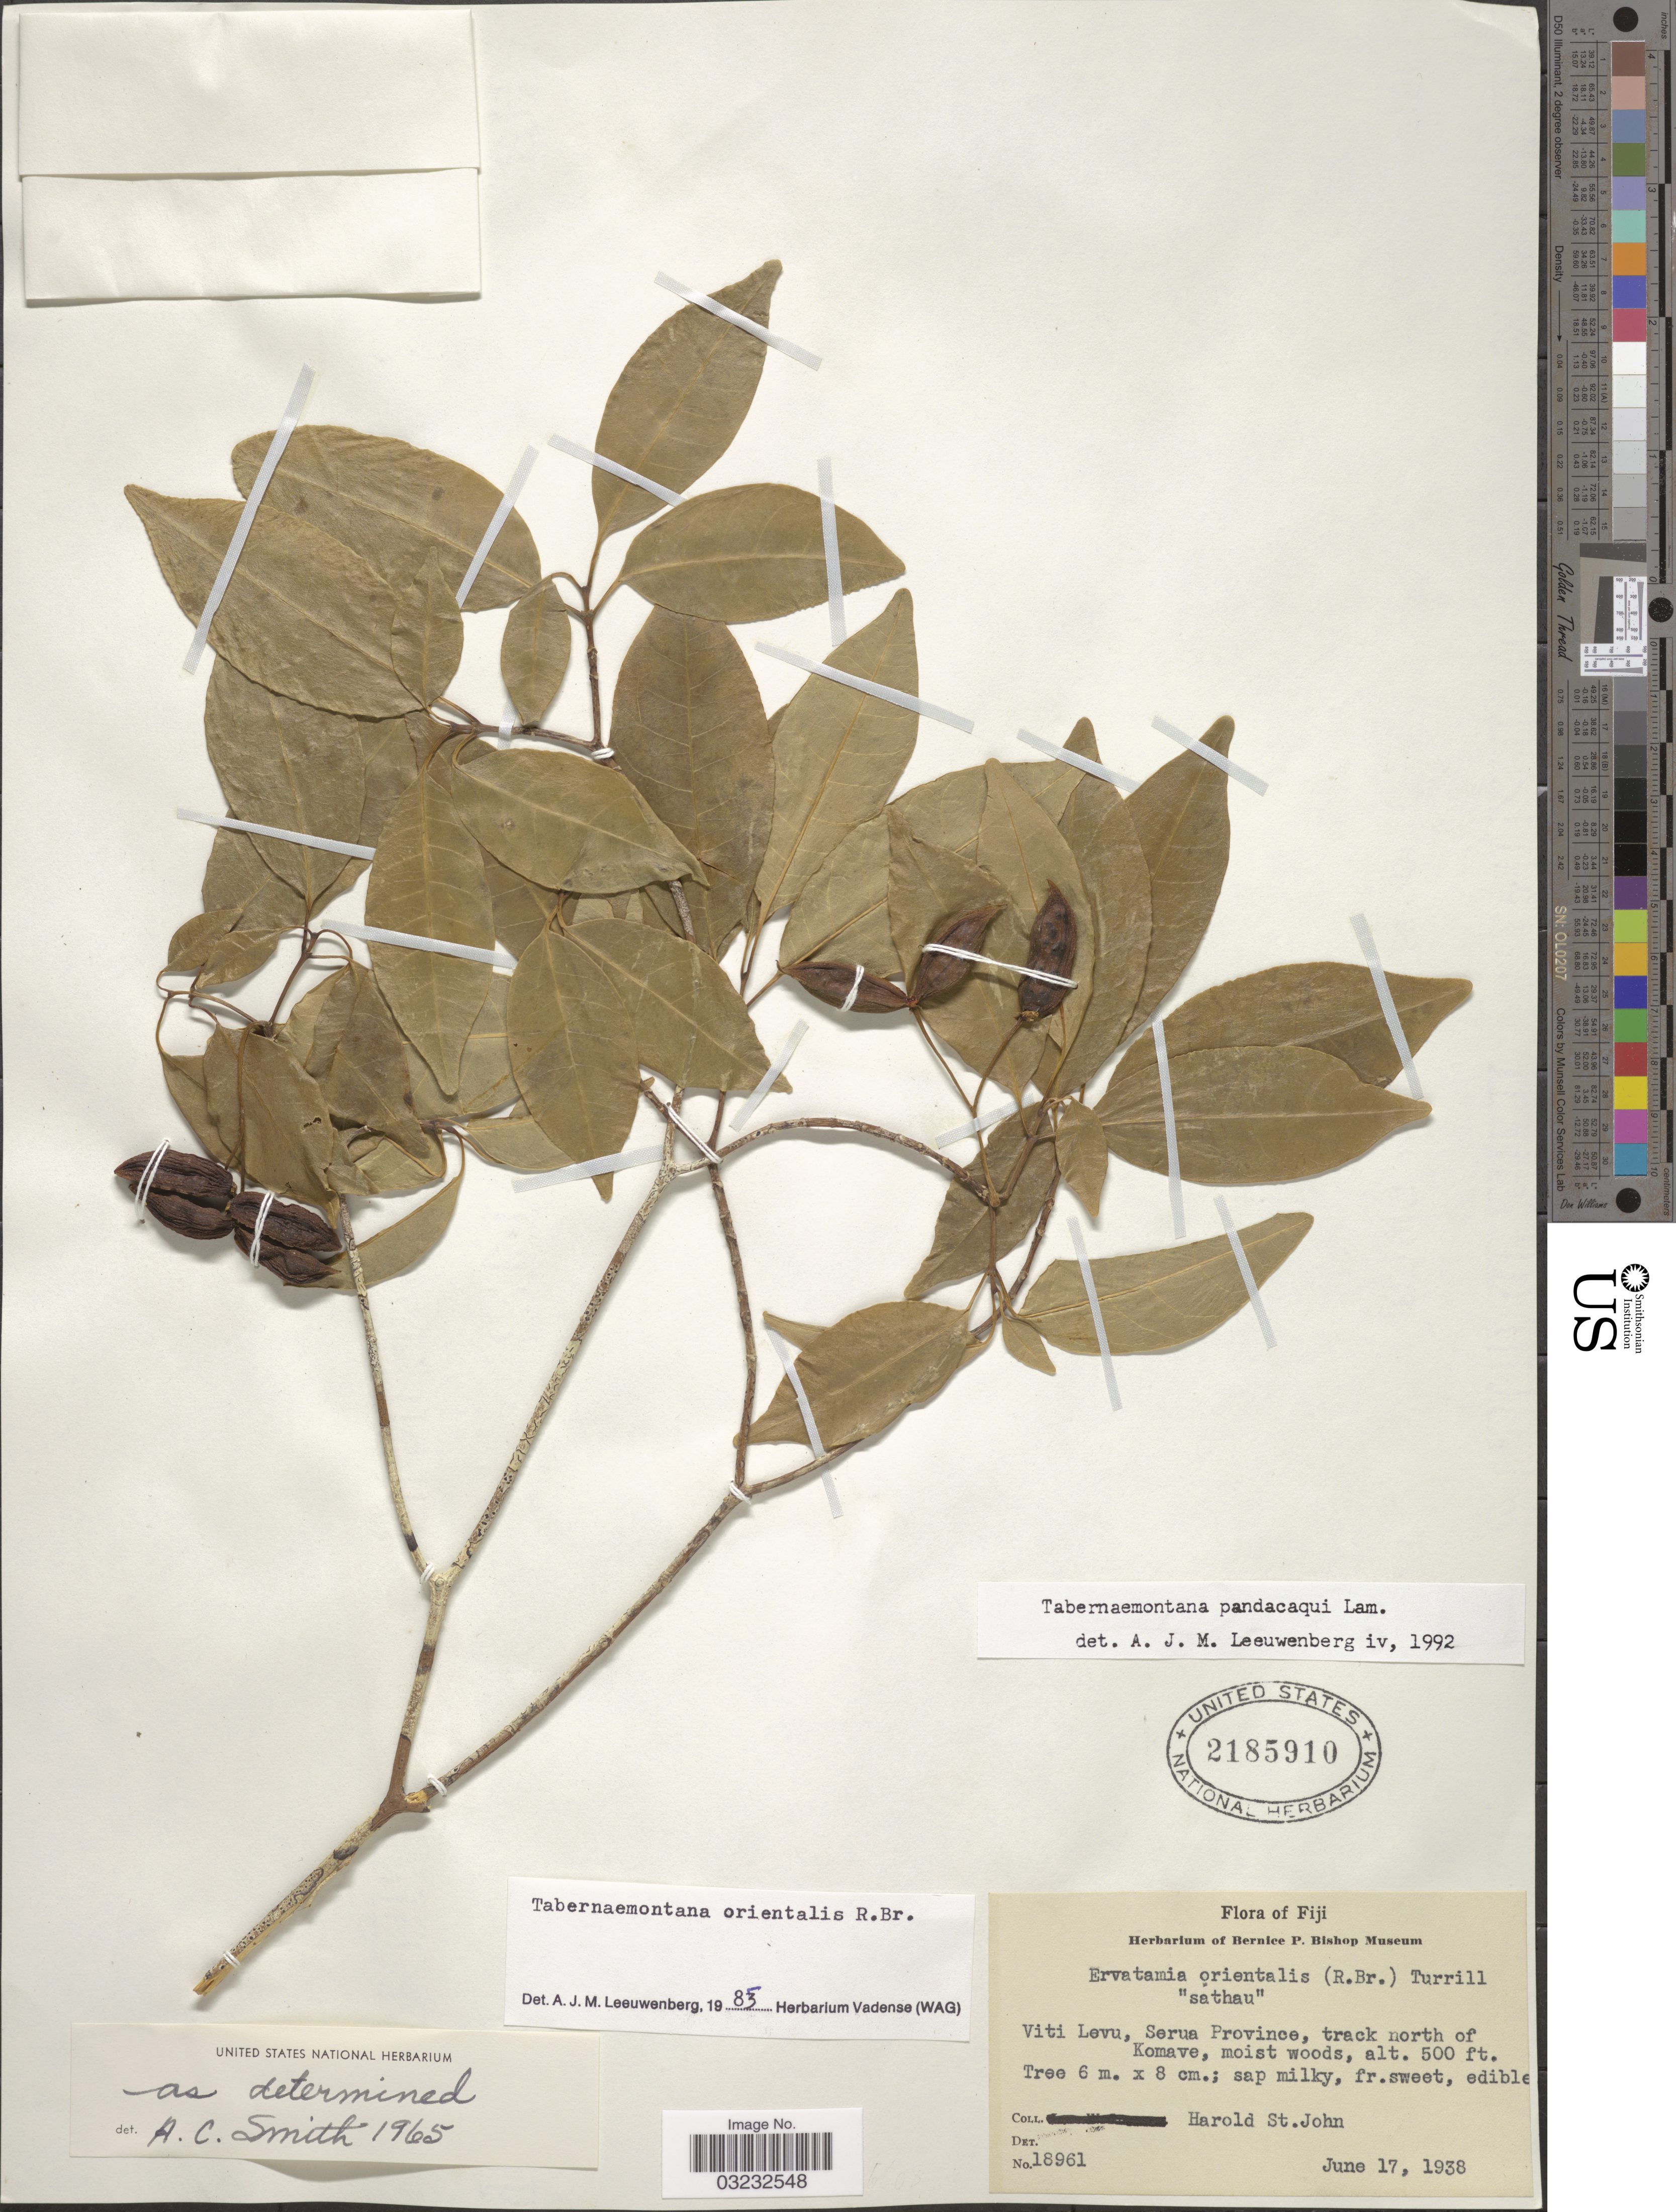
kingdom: Plantae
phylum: Tracheophyta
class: Magnoliopsida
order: Gentianales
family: Apocynaceae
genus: Tabernaemontana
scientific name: Tabernaemontana pandacaqui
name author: Poir.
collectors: H. St. John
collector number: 18961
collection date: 1938-06-17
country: Fiji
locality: Viti Levu, Serua Province, track north of Komave, moist woods.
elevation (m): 152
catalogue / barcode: US 2185910